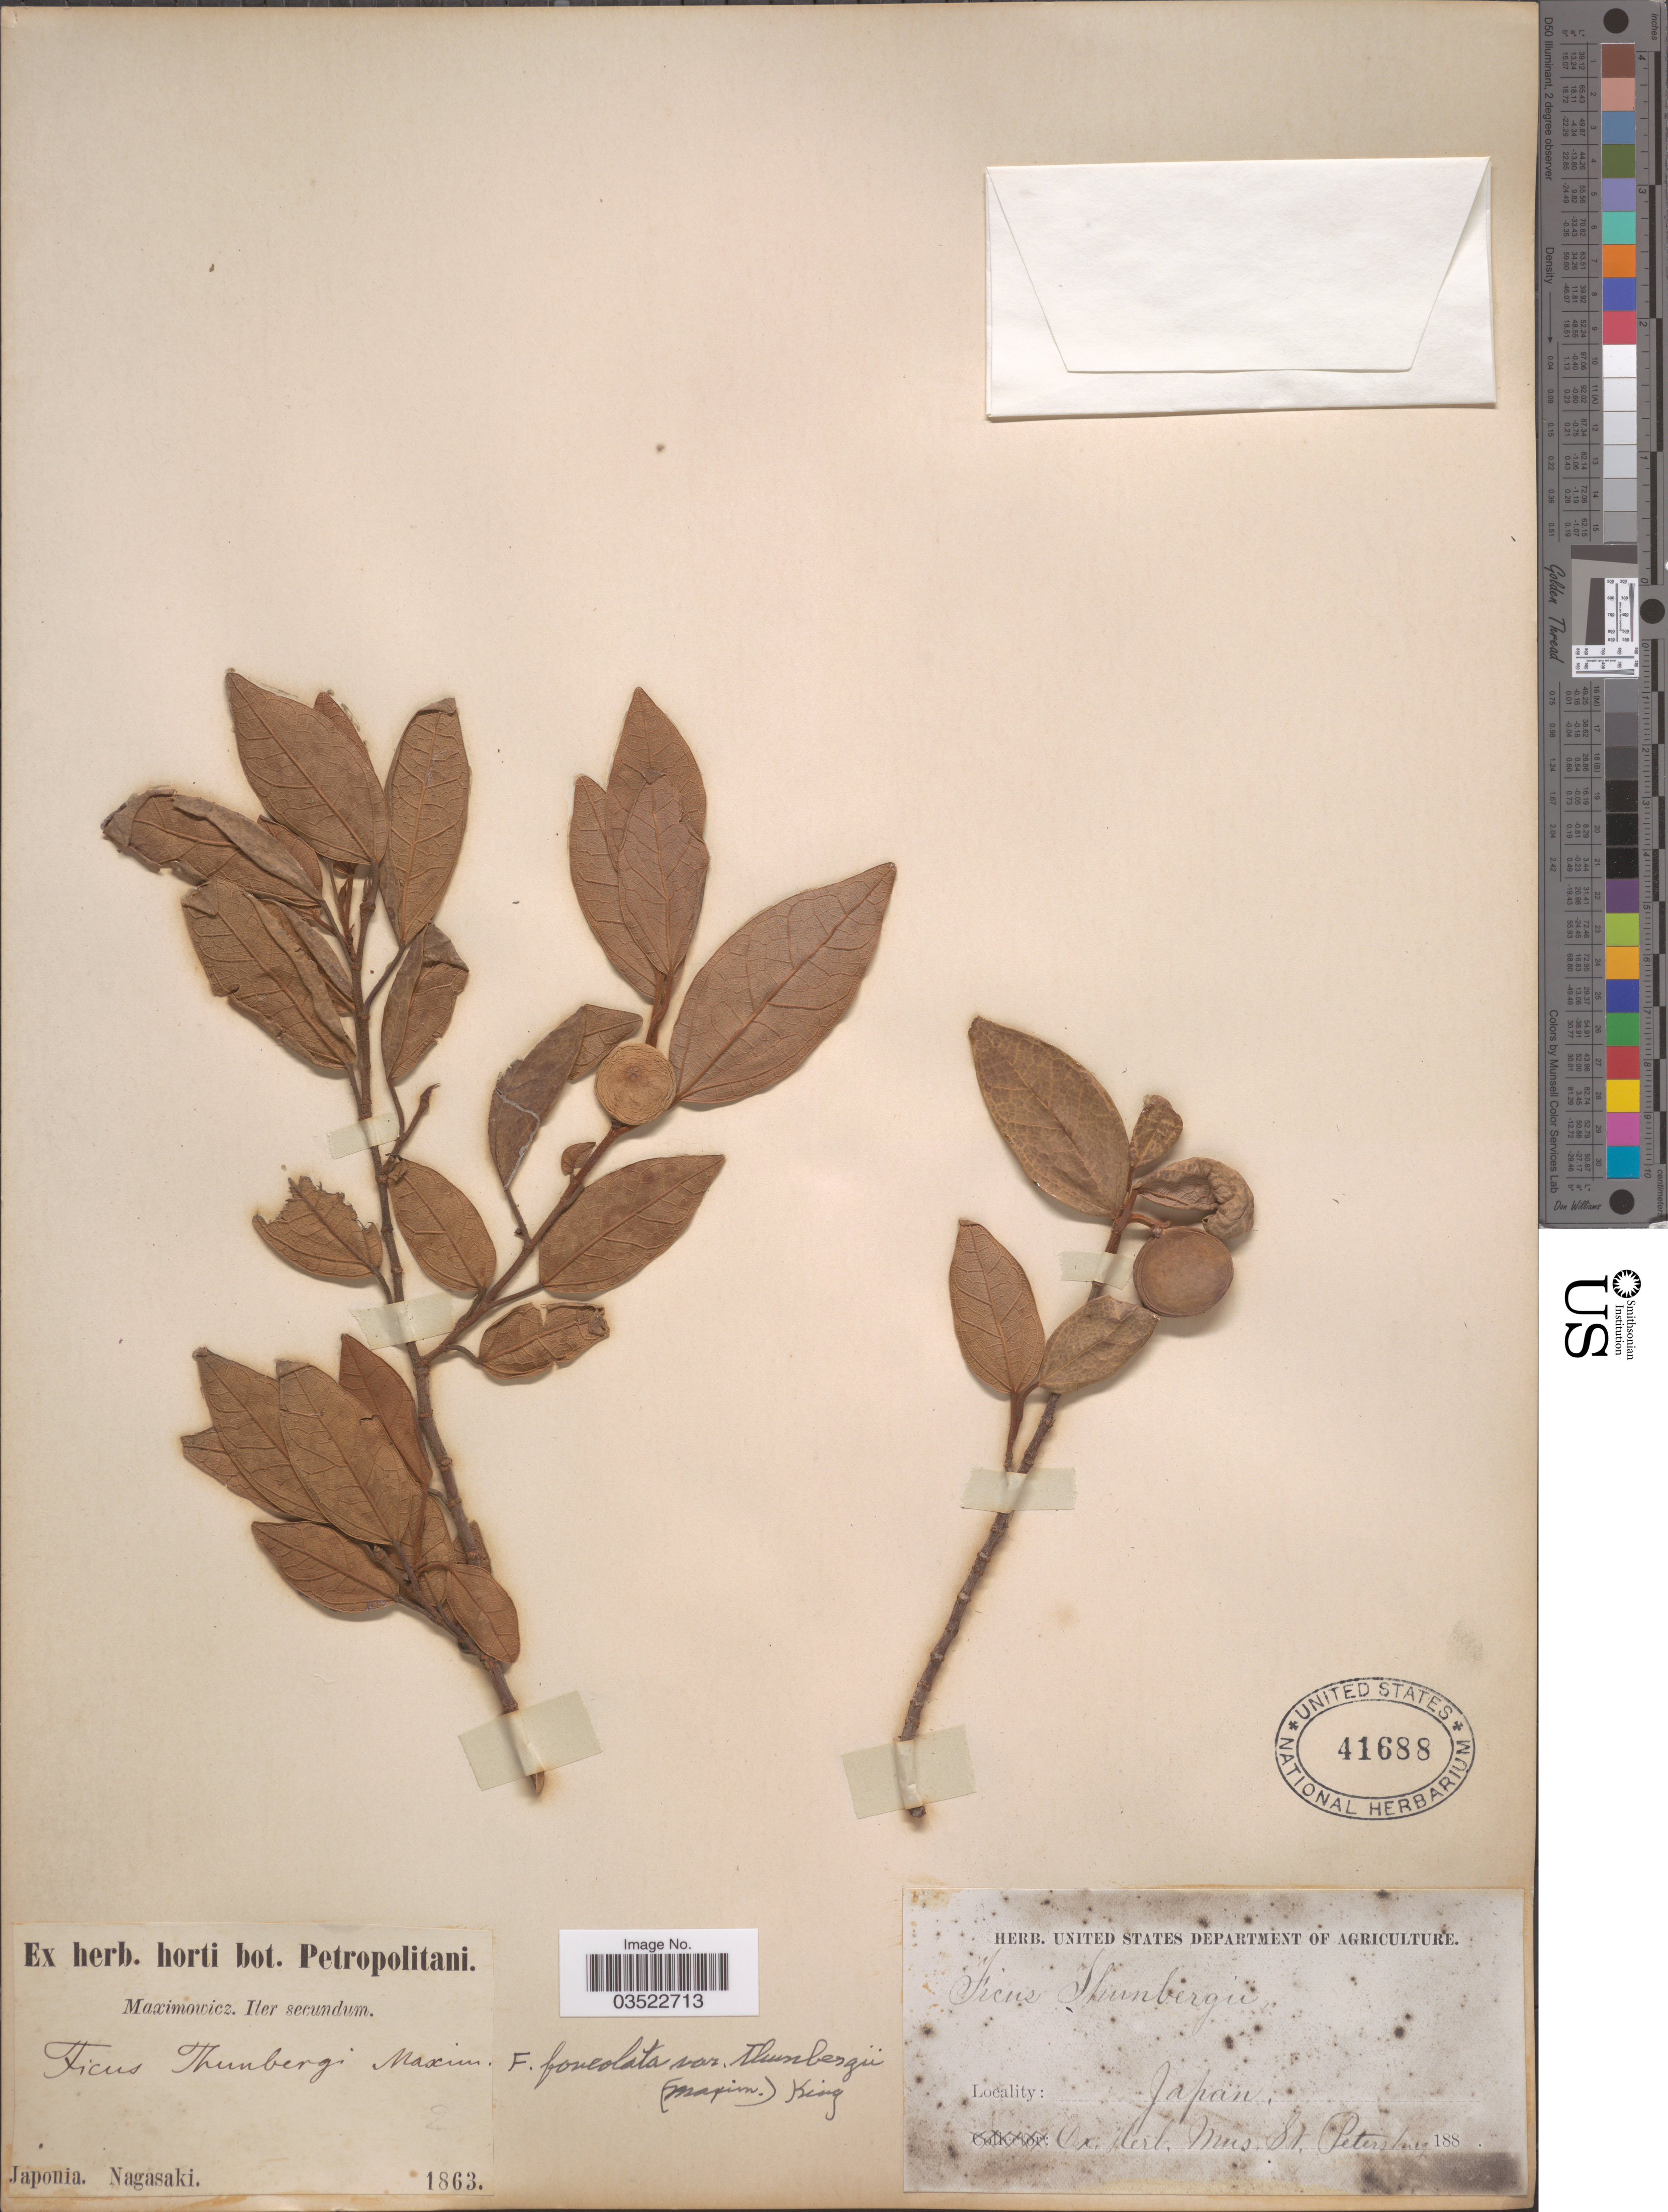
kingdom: Plantae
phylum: Tracheophyta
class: Magnoliopsida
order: Rosales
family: Moraceae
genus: Ficus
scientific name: Ficus sarmentosa var. thunbergii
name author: (Maxim.) Corner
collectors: Maximowicz, --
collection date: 1863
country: Japan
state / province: Nagasaki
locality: Iter secundum.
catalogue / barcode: US 41688